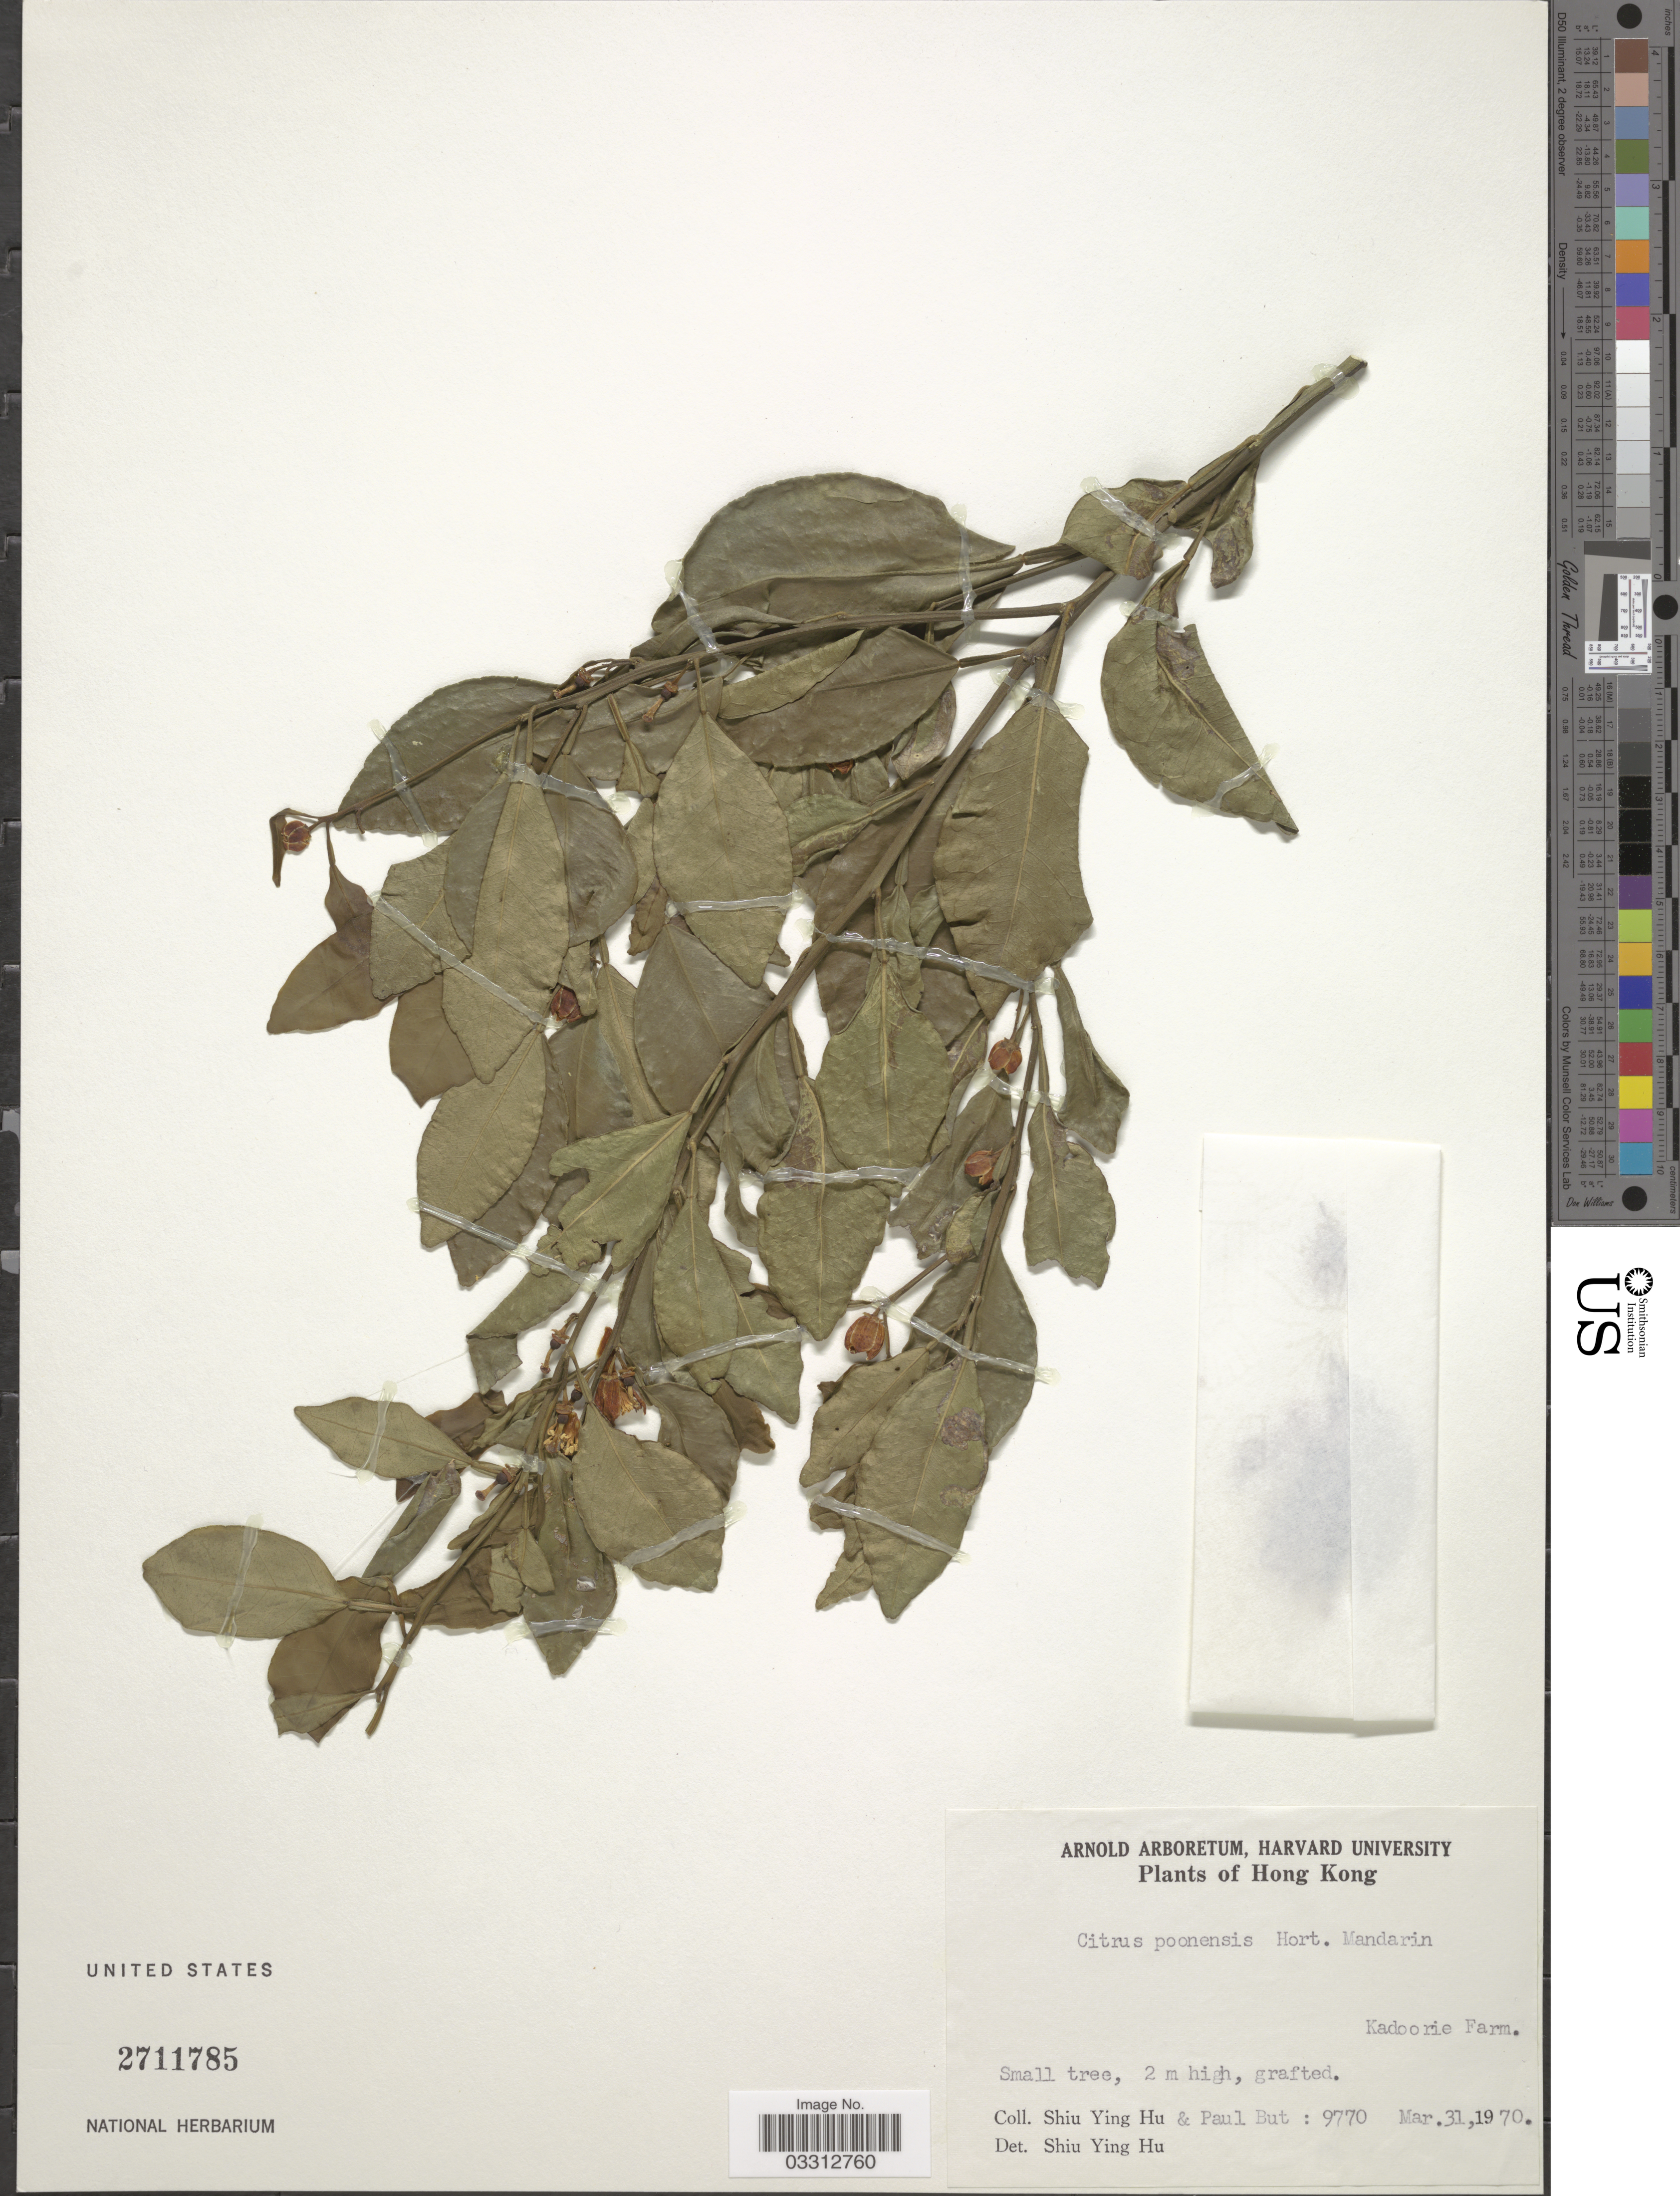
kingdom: Plantae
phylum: Tracheophyta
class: Magnoliopsida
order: Sapindales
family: Rutaceae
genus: Citrus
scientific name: Citrus poonensis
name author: Yu. Tanaka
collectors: S. Y. Hu & P. But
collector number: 9770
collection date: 1970-03-31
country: China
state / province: Hong Kong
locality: Kadoorie Farm.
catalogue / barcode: US 2711785